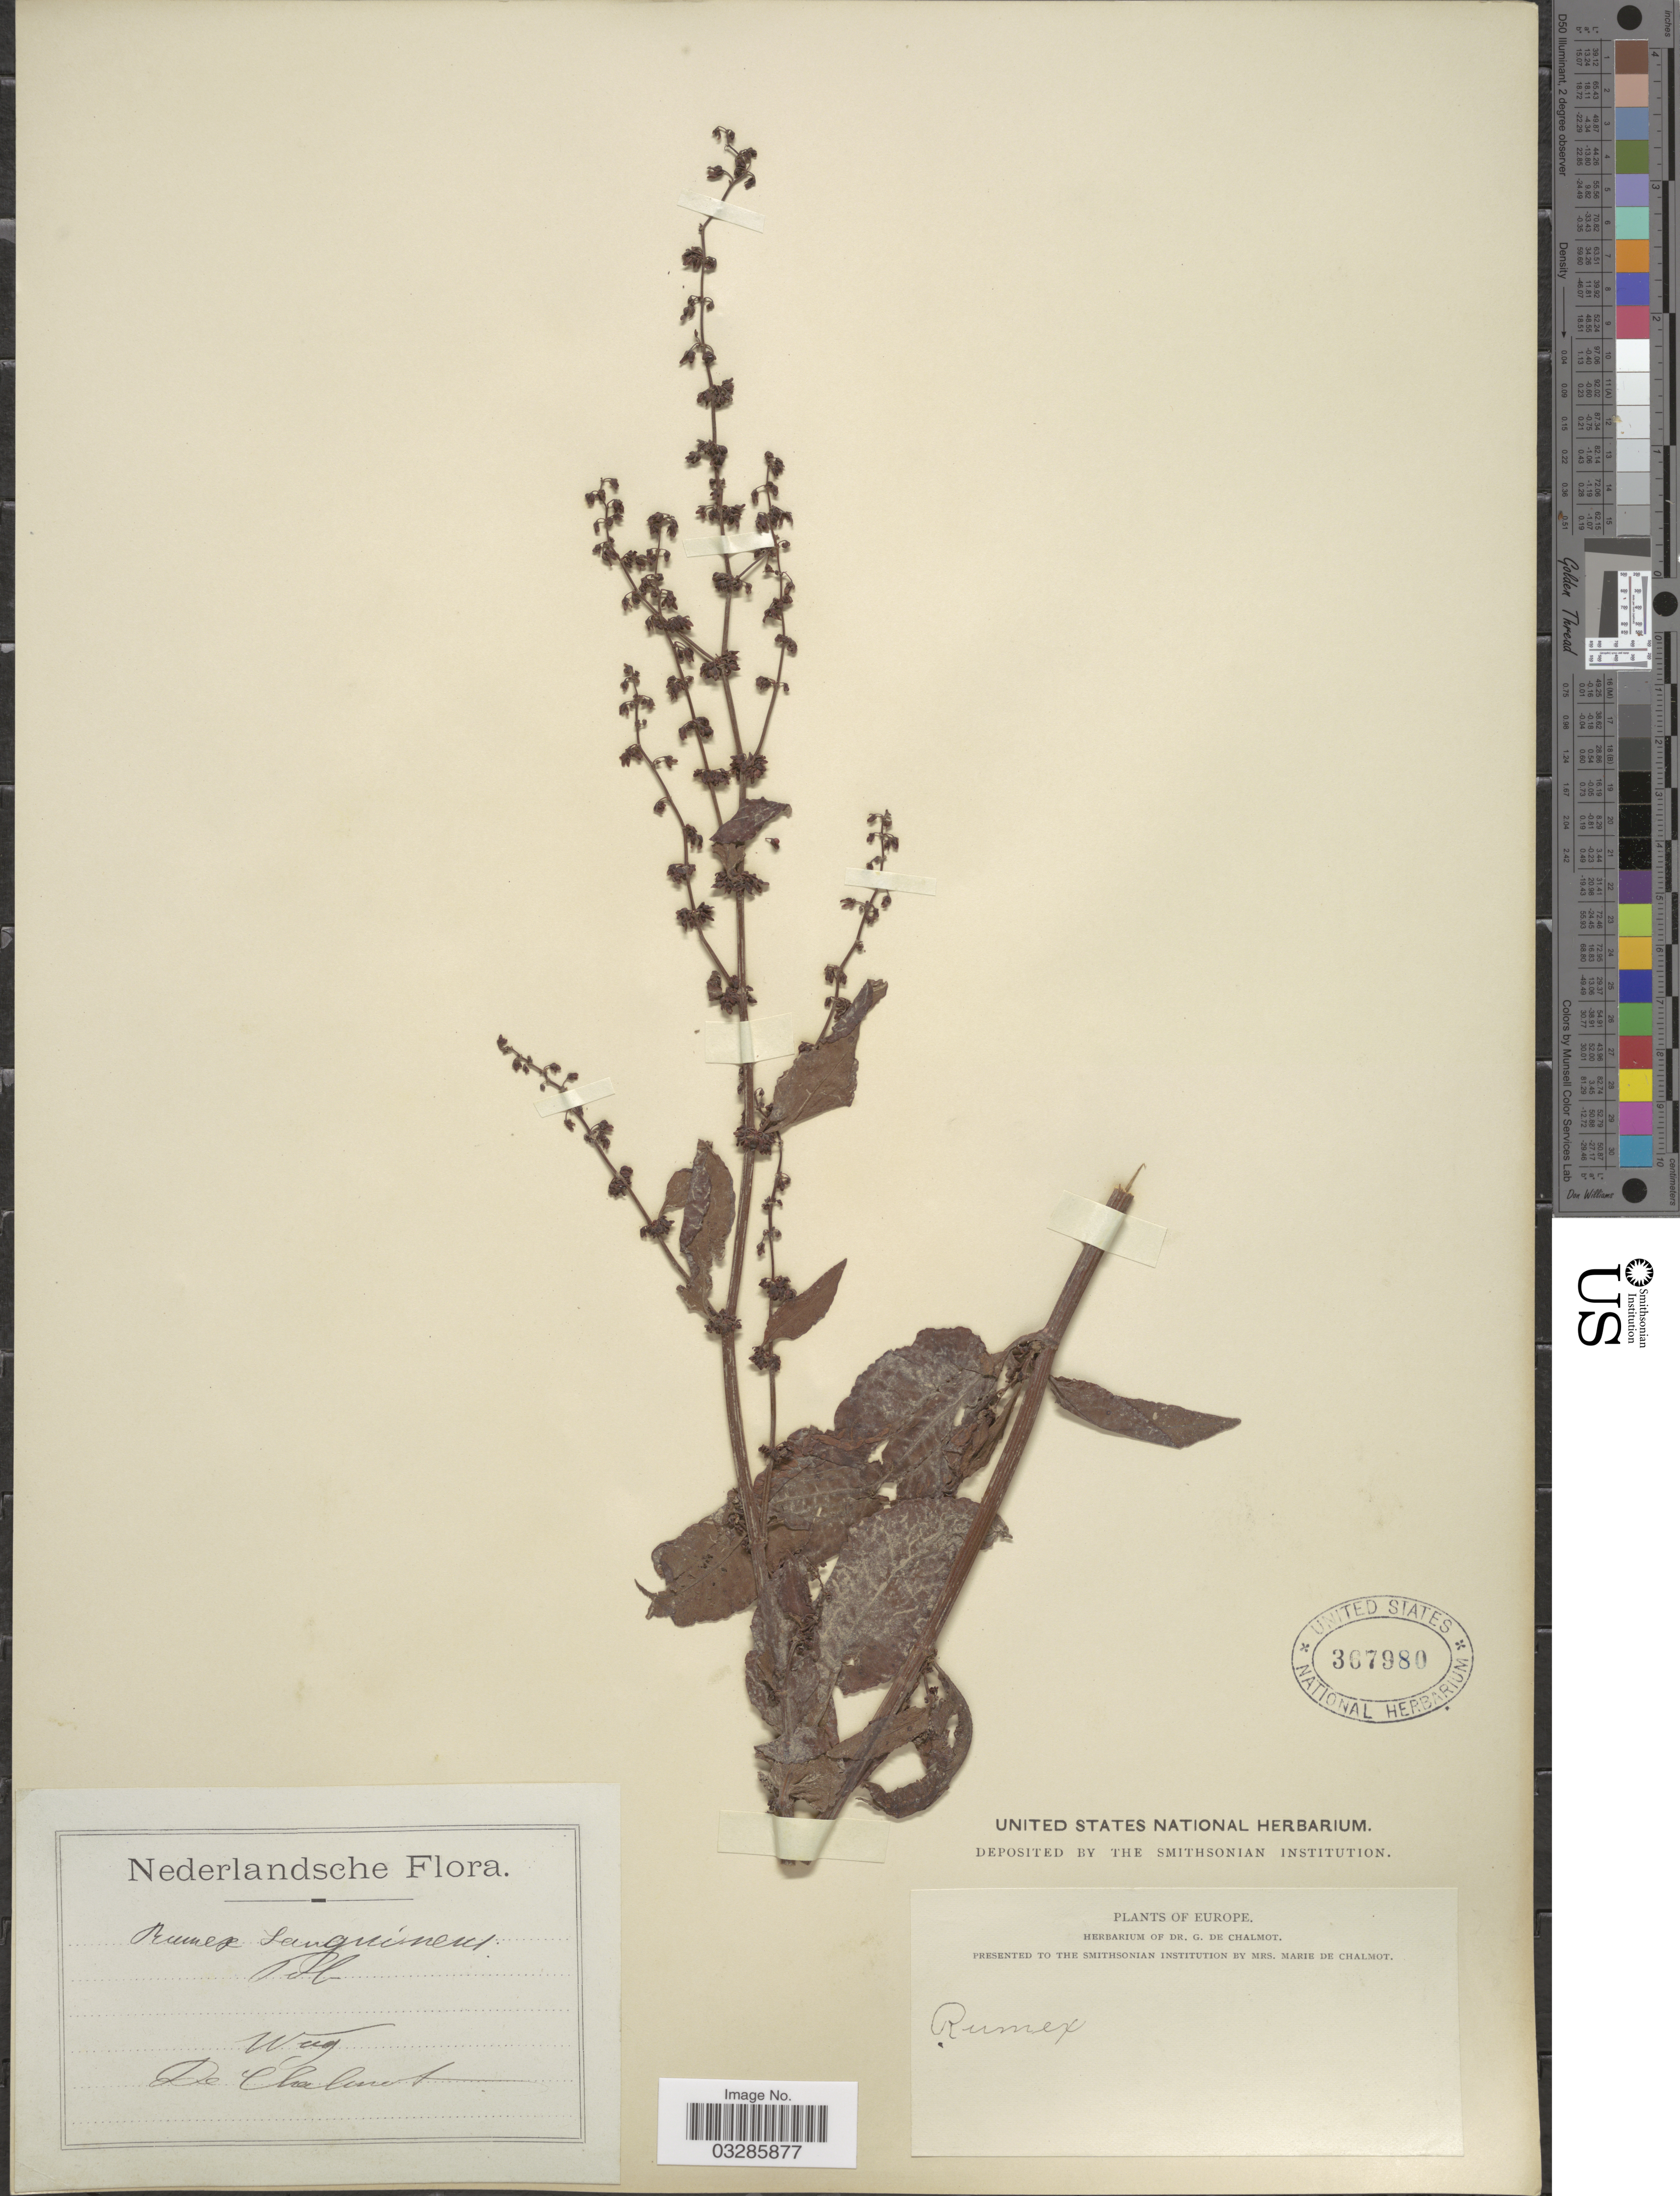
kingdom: Plantae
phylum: Tracheophyta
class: Magnoliopsida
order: Caryophyllales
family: Polygonaceae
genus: Rumex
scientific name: Rumex sanguineus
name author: L.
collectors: G. de Chalmot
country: Netherlands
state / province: Gelderland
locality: Wag.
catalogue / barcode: US 367980